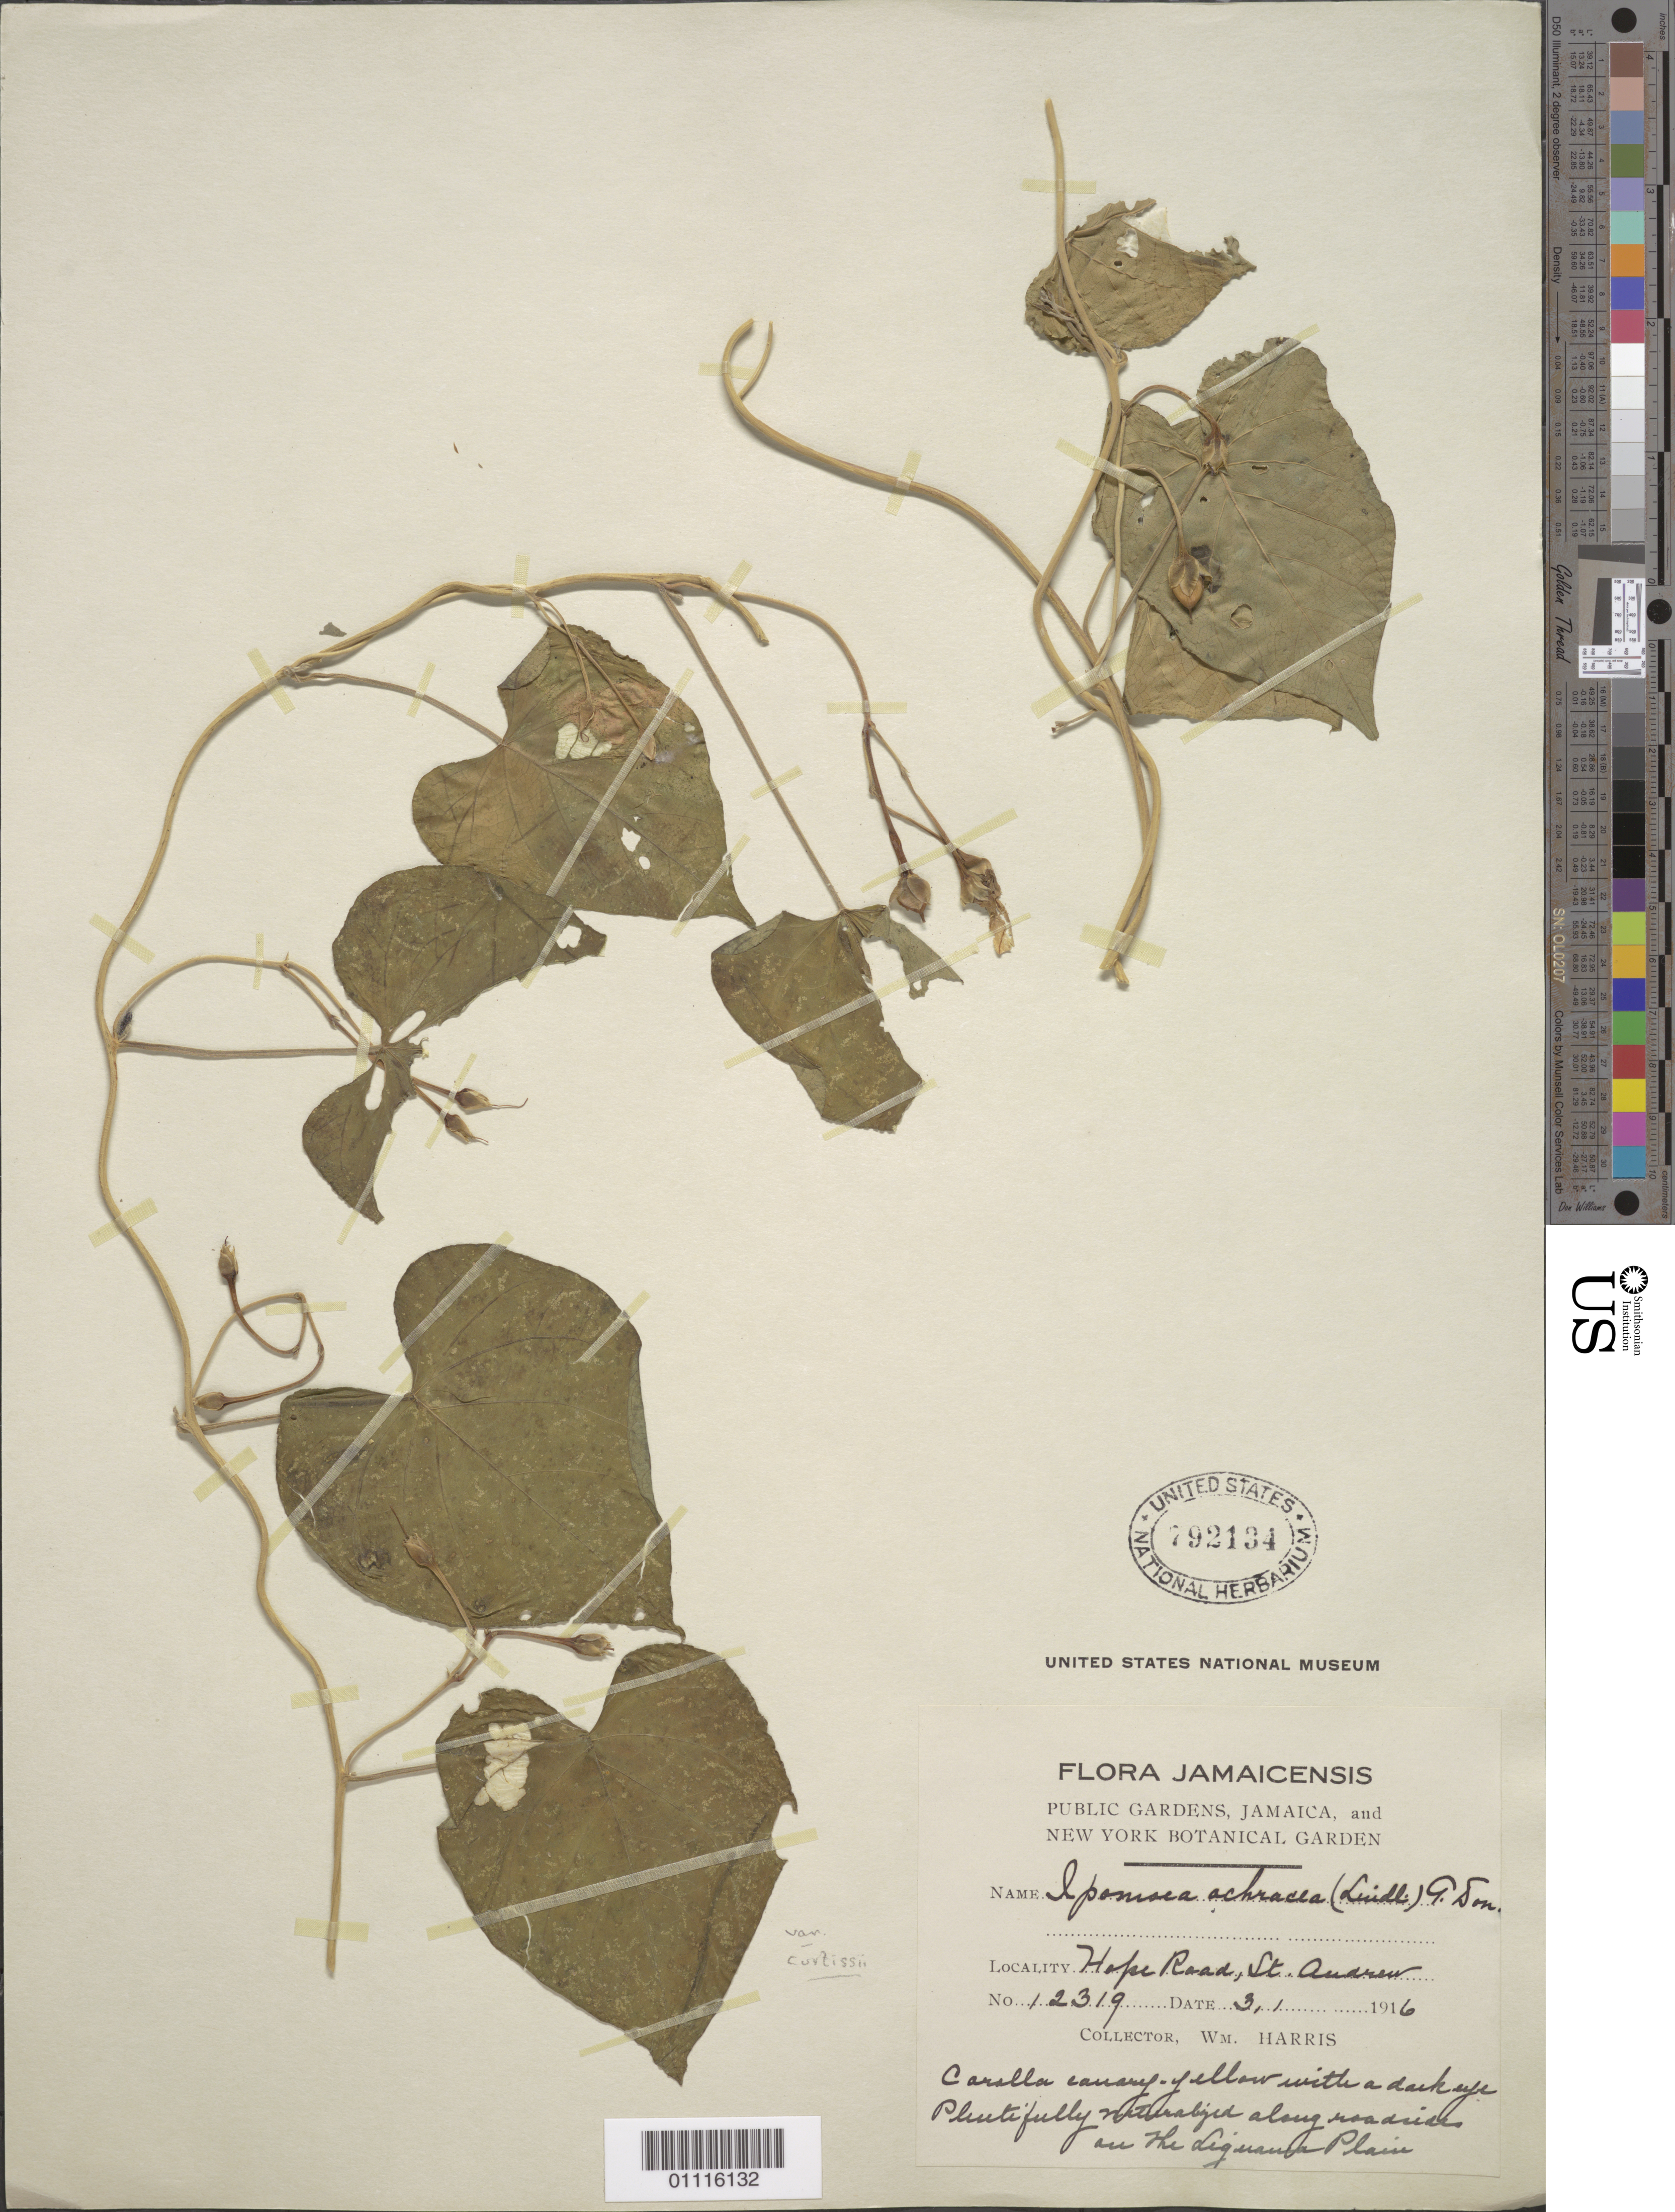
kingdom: Plantae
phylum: Tracheophyta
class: Magnoliopsida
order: Solanales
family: Convolvulaceae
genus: Ipomoea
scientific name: Ipomoea ochracea var. curtissii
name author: (House) Stearn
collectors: W. Harris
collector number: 12319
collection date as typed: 03 Jan 1916 to 01 Mar 1916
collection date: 1916-01-03/1916-03-01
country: Jamaica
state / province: Saint Andrew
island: Jamaica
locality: Hope Road.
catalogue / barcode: US 792134